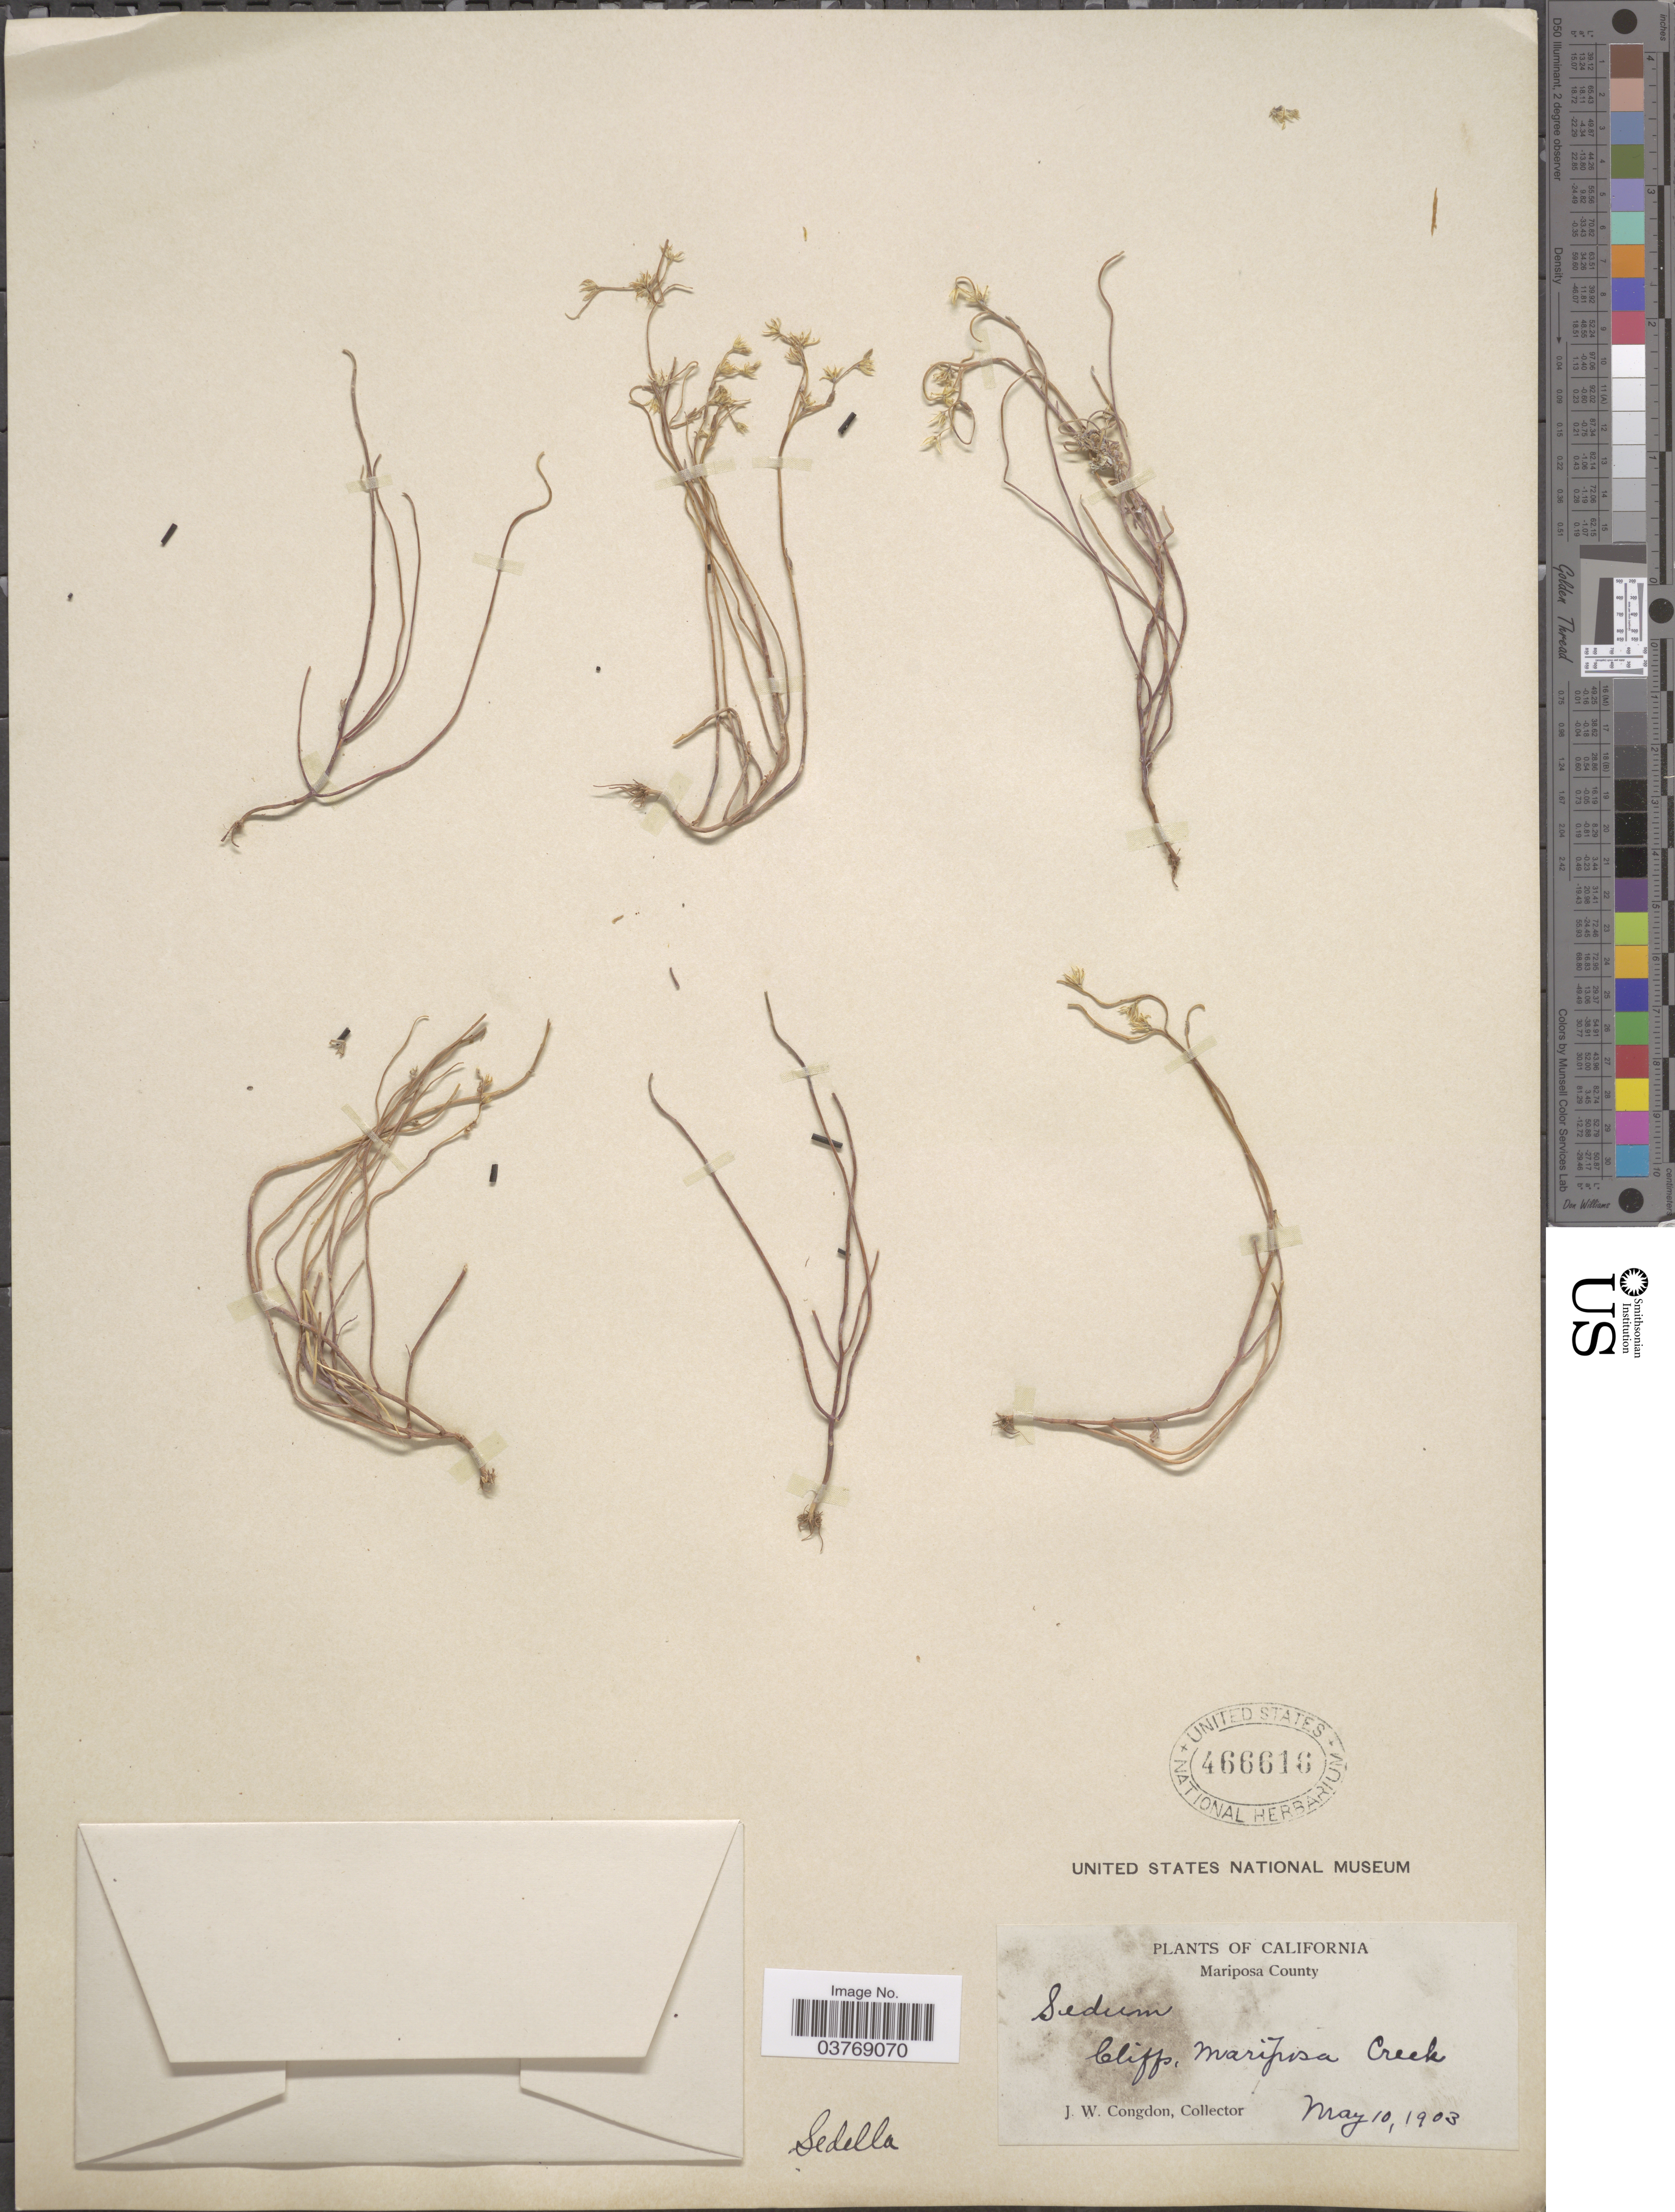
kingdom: Plantae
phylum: Tracheophyta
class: Magnoliopsida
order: Saxifragales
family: Crassulaceae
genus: Sedella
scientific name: Sedella pumila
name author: (Benth.) Britton & Rose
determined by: U.S. National Herbarium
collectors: J. W. Congdon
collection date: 1903-05-10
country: United States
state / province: California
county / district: Mariposa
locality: Mariposa County. Cliffs, Mariposa Creek.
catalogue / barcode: US 466616